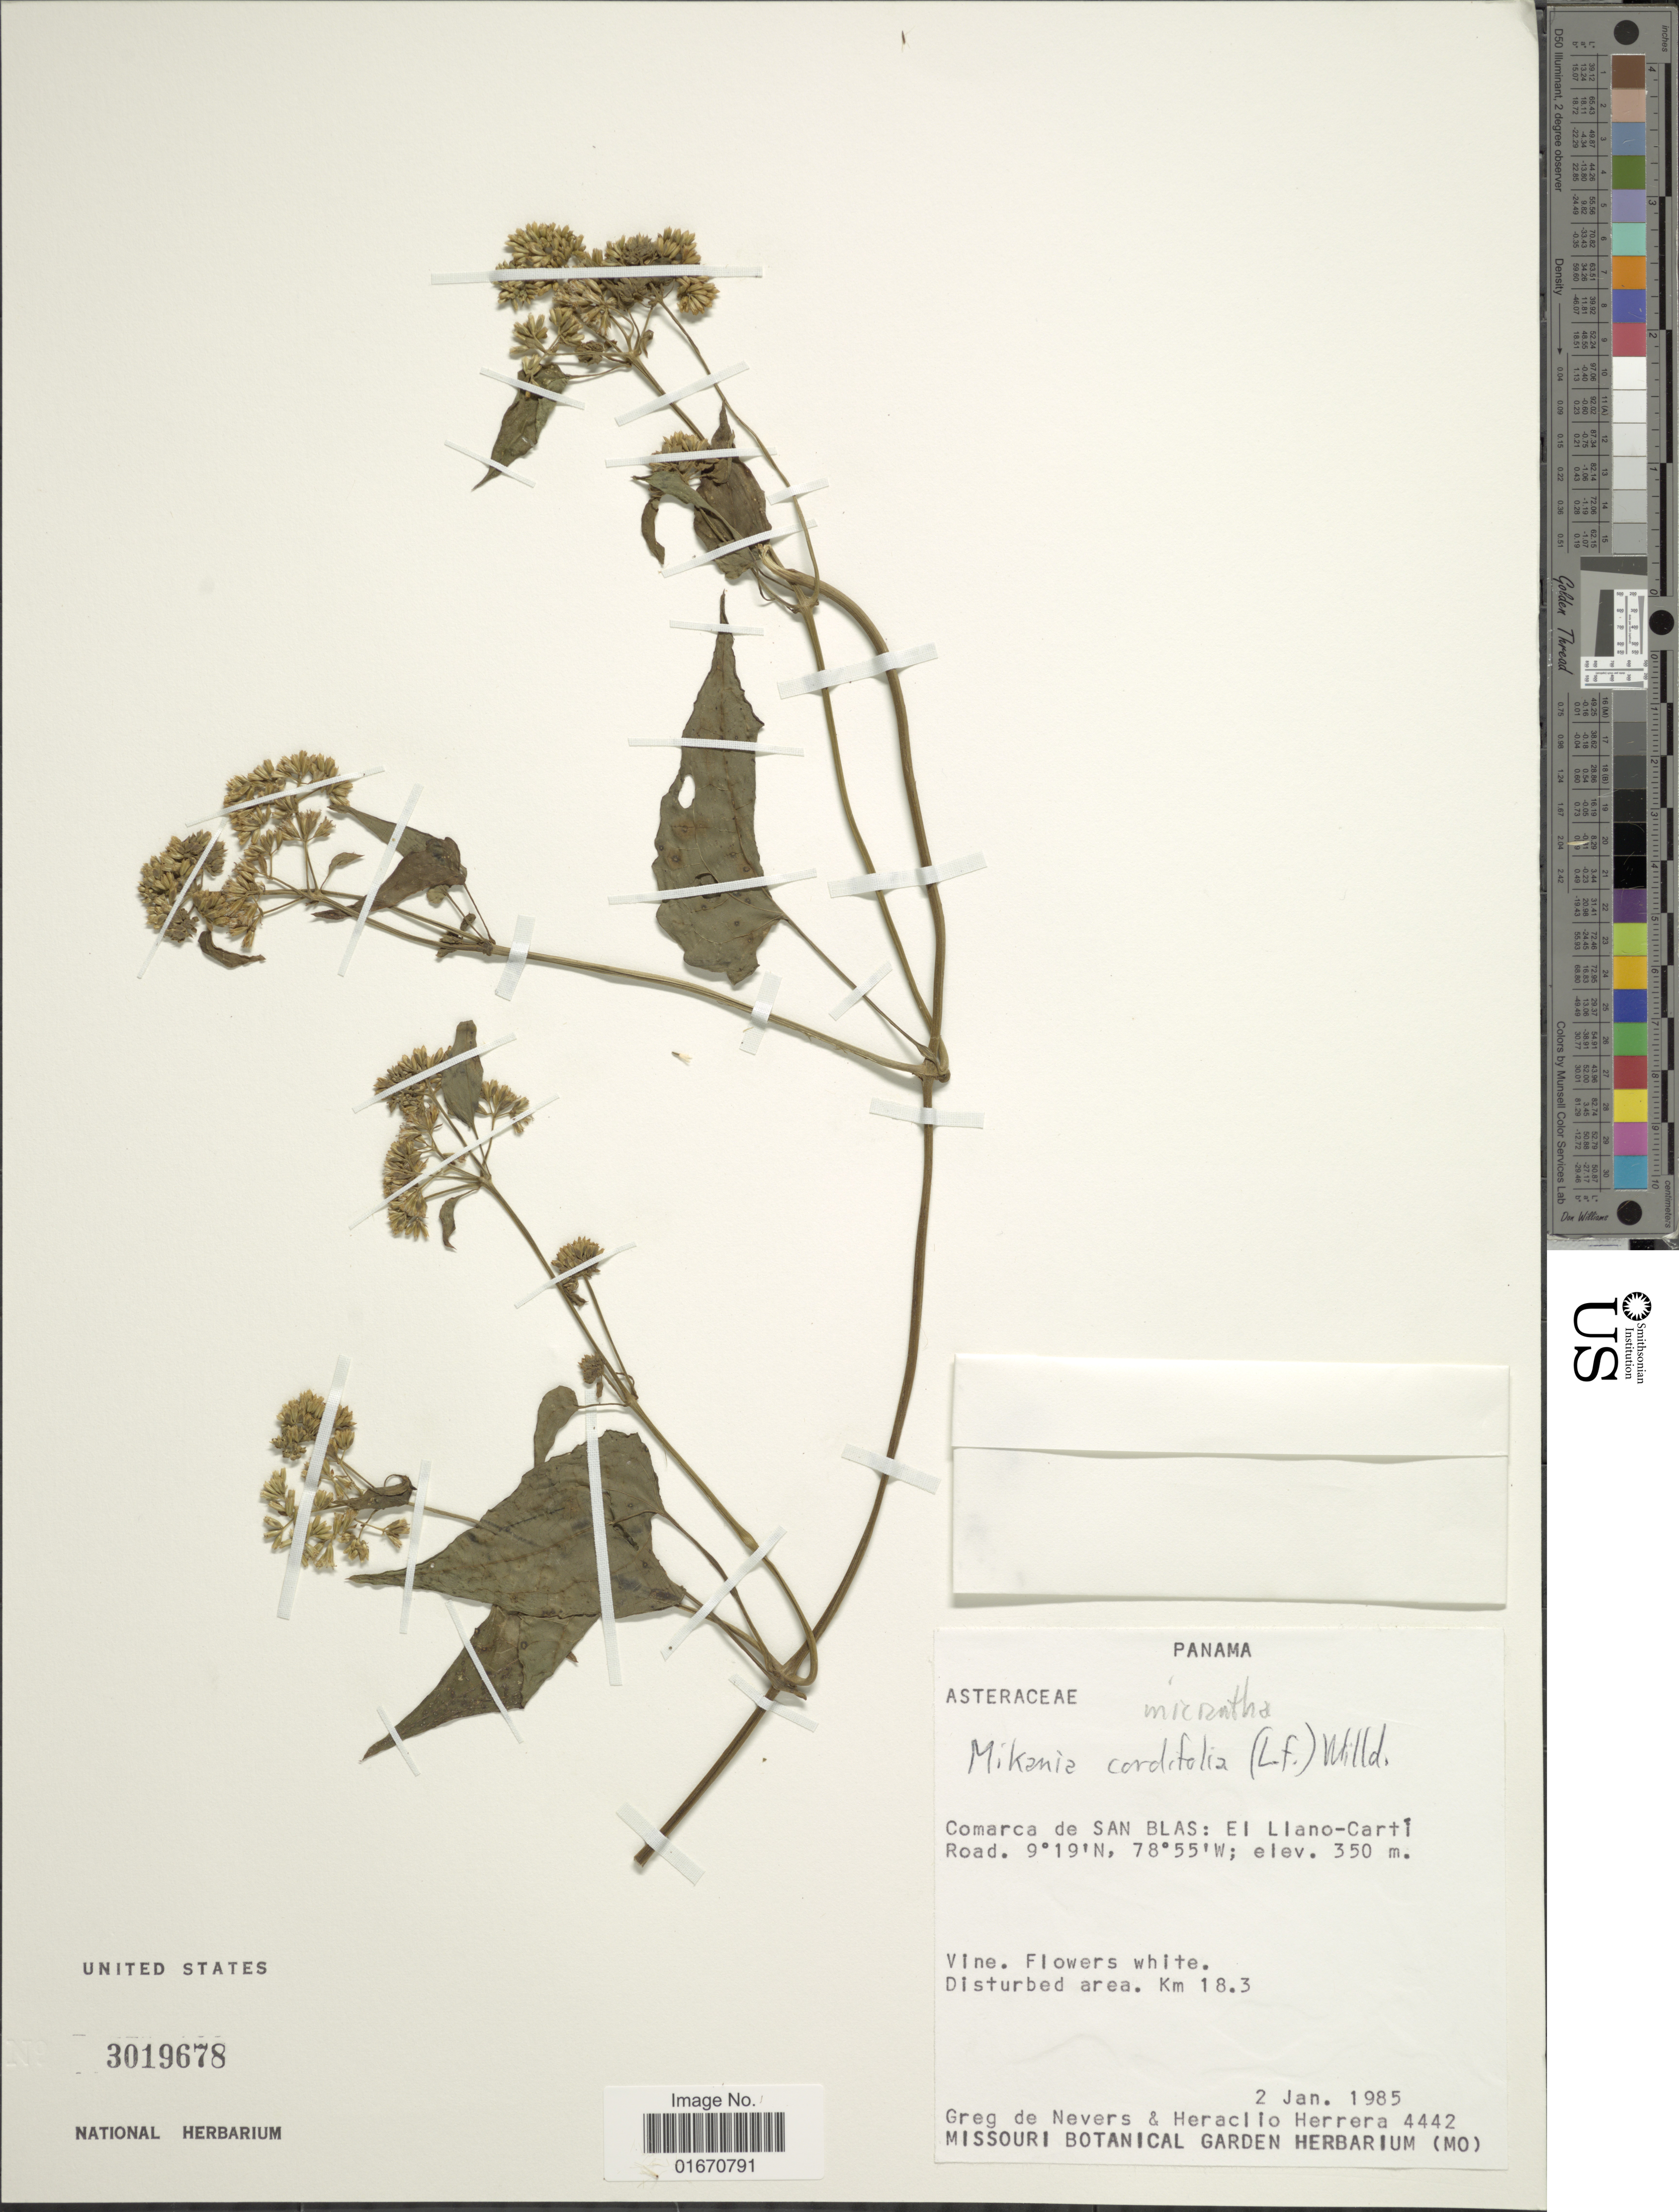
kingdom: Plantae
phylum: Tracheophyta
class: Magnoliopsida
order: Asterales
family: Asteraceae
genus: Mikania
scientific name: Mikania micrantha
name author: Kunth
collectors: G. C. de Nevers & H. Herrera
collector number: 4442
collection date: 1985-01-02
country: Panama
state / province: Kuna Yala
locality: Comarca de San Blas, EL Llano-Carti Road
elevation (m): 350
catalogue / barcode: US 3019678